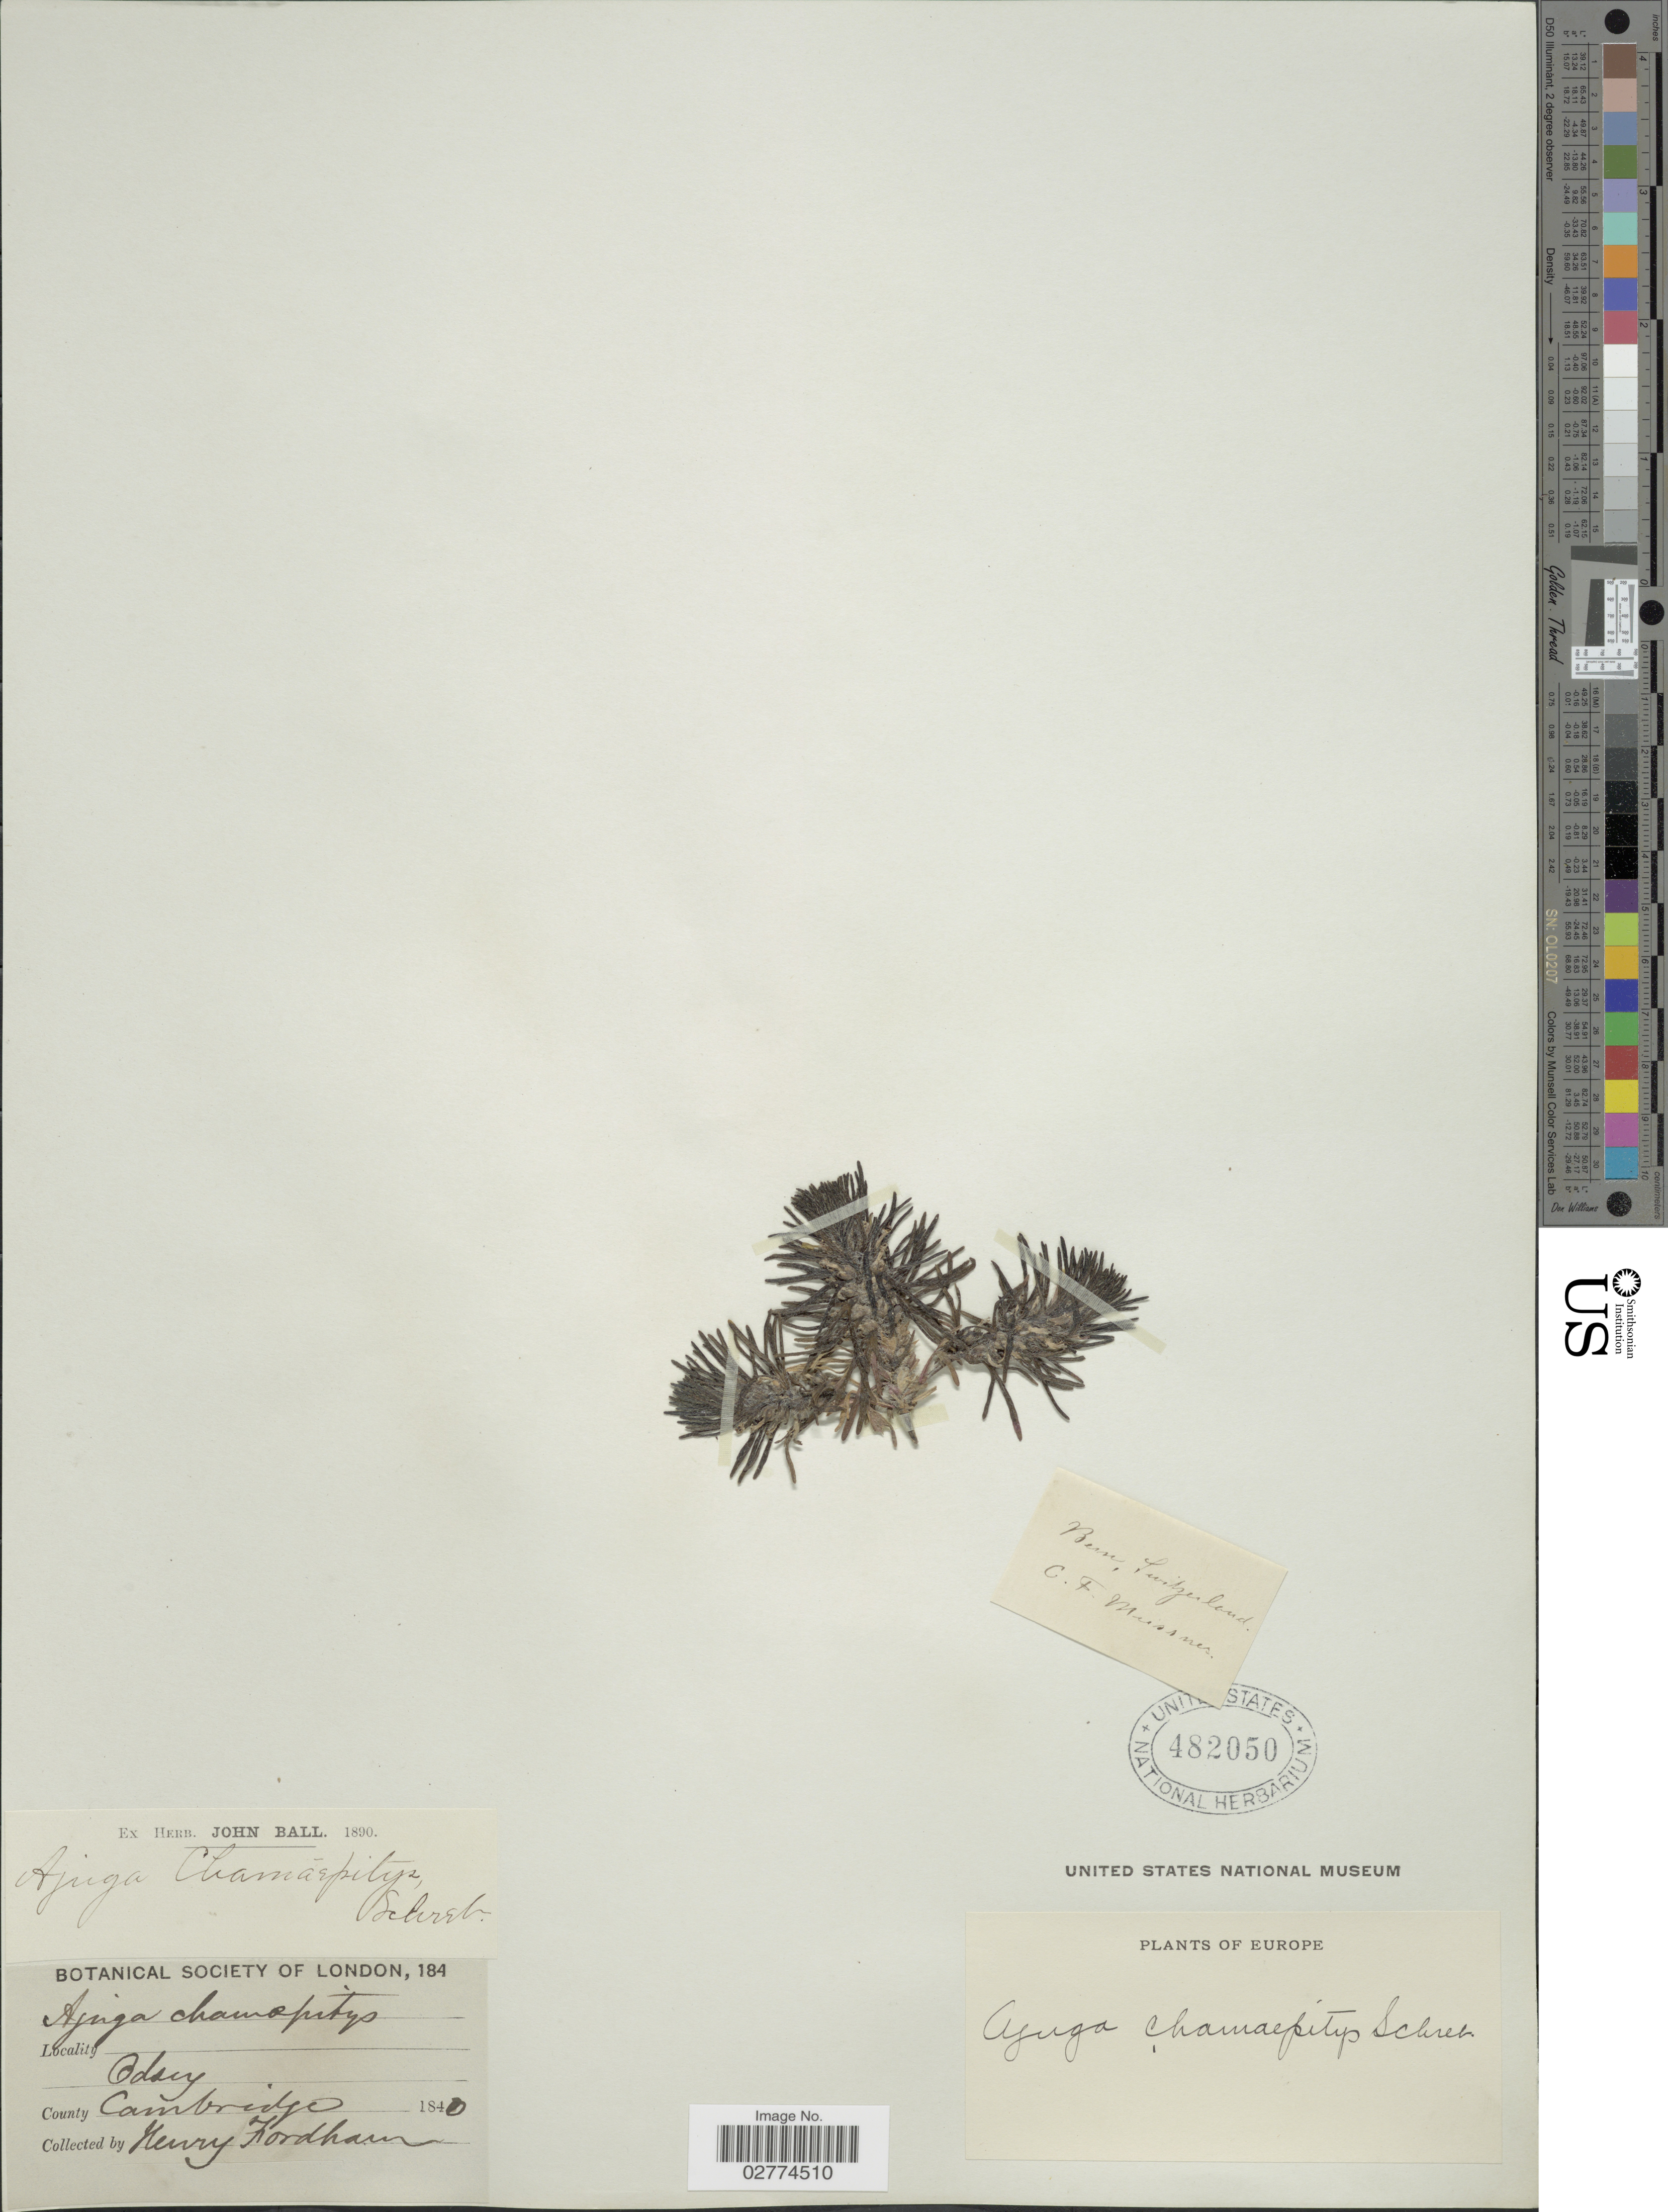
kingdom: Plantae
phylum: Tracheophyta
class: Magnoliopsida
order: Lamiales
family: Lamiaceae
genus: Ajuga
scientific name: Ajuga chamaepitys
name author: (L.) Schreb.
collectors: H. Fordham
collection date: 1840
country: United Kingdom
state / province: England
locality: Odsey. County Cambridge. Europe.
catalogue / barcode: US 482050